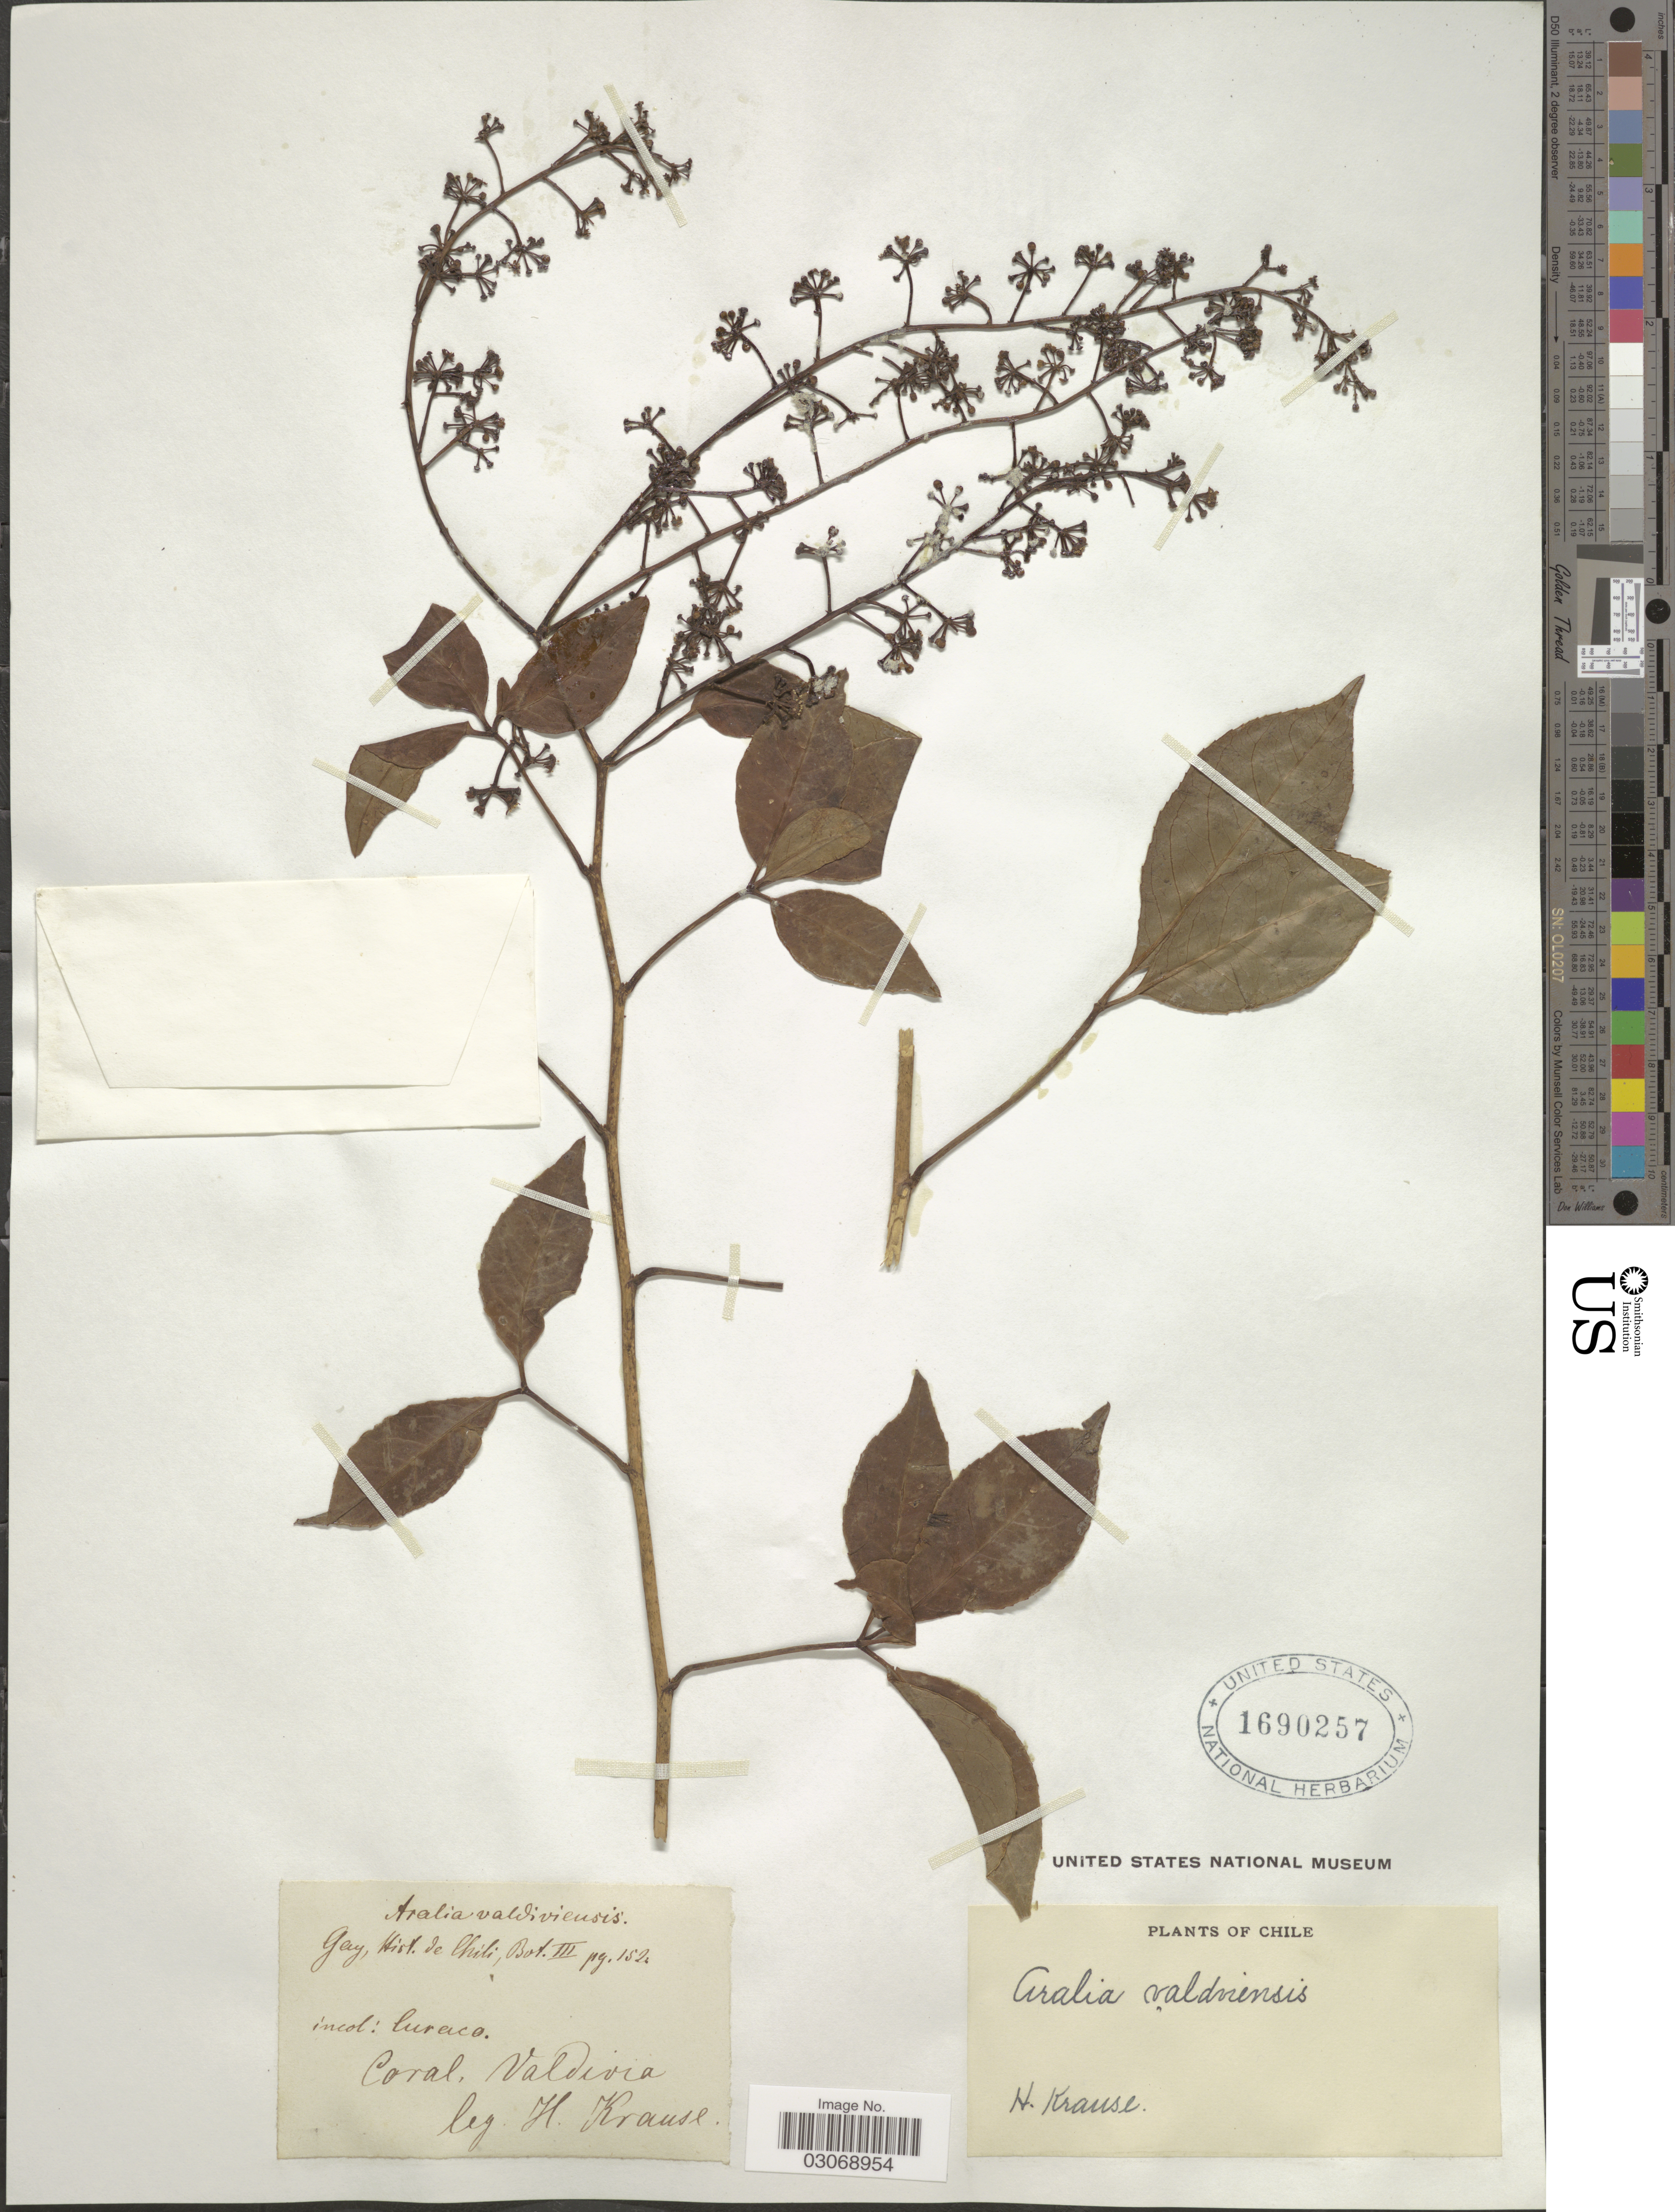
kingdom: Plantae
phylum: Tracheophyta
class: Magnoliopsida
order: Apiales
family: Araliaceae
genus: Pseudopanax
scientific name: Pseudopanax valdiviensis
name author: (Gay) Seem. ex Harms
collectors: H. Krause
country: Chile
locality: Incol: Curaco. Coral, Valdivia.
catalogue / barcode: US 1690257